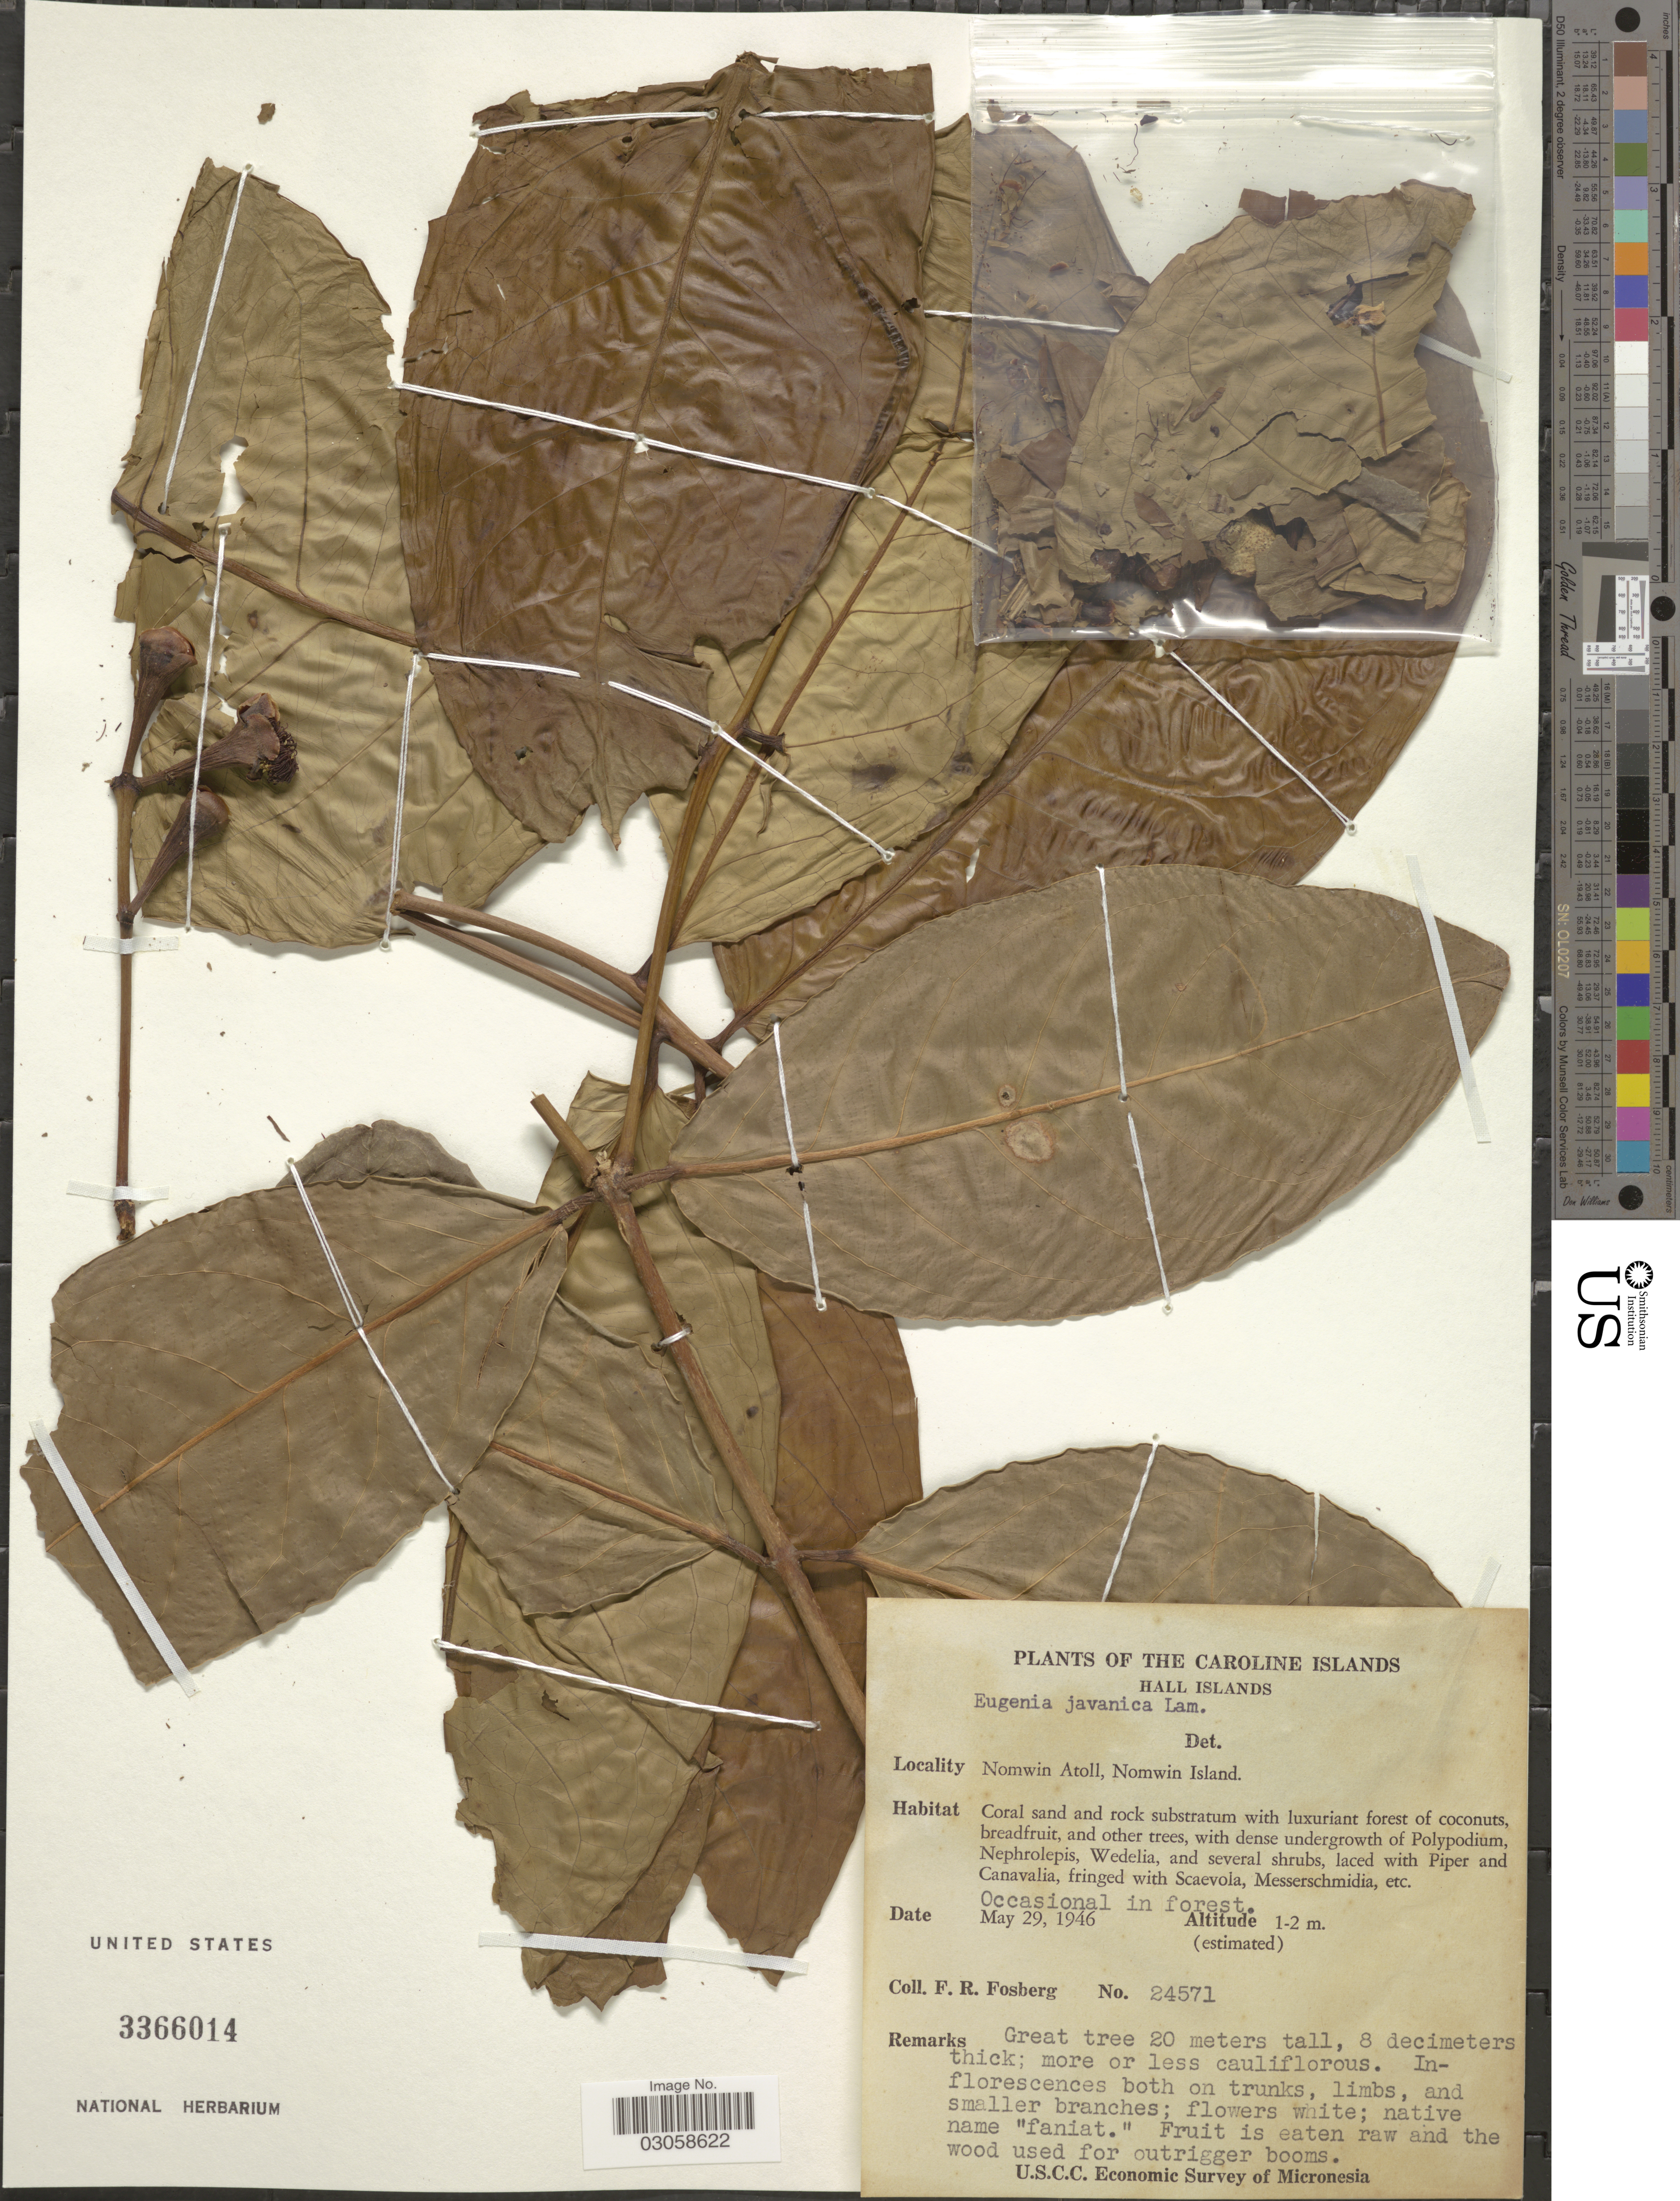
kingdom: Plantae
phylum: Tracheophyta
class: Magnoliopsida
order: Myrtales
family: Myrtaceae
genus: Syzygium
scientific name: Syzygium samarangense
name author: (Blume) Merr. & L.M. Perry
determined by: Strong, Mark T., (BOT), Smithsonian Institution - National Museum of Natural History (UNITED STATES)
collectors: F. R. Fosberg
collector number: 24571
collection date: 1946-05-29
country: Micronesia, Federated States of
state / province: Truk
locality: Caroline Islands. Hall Islands. Nomwin Atoll, Nomwin Island.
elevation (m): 1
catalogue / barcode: US 3366014